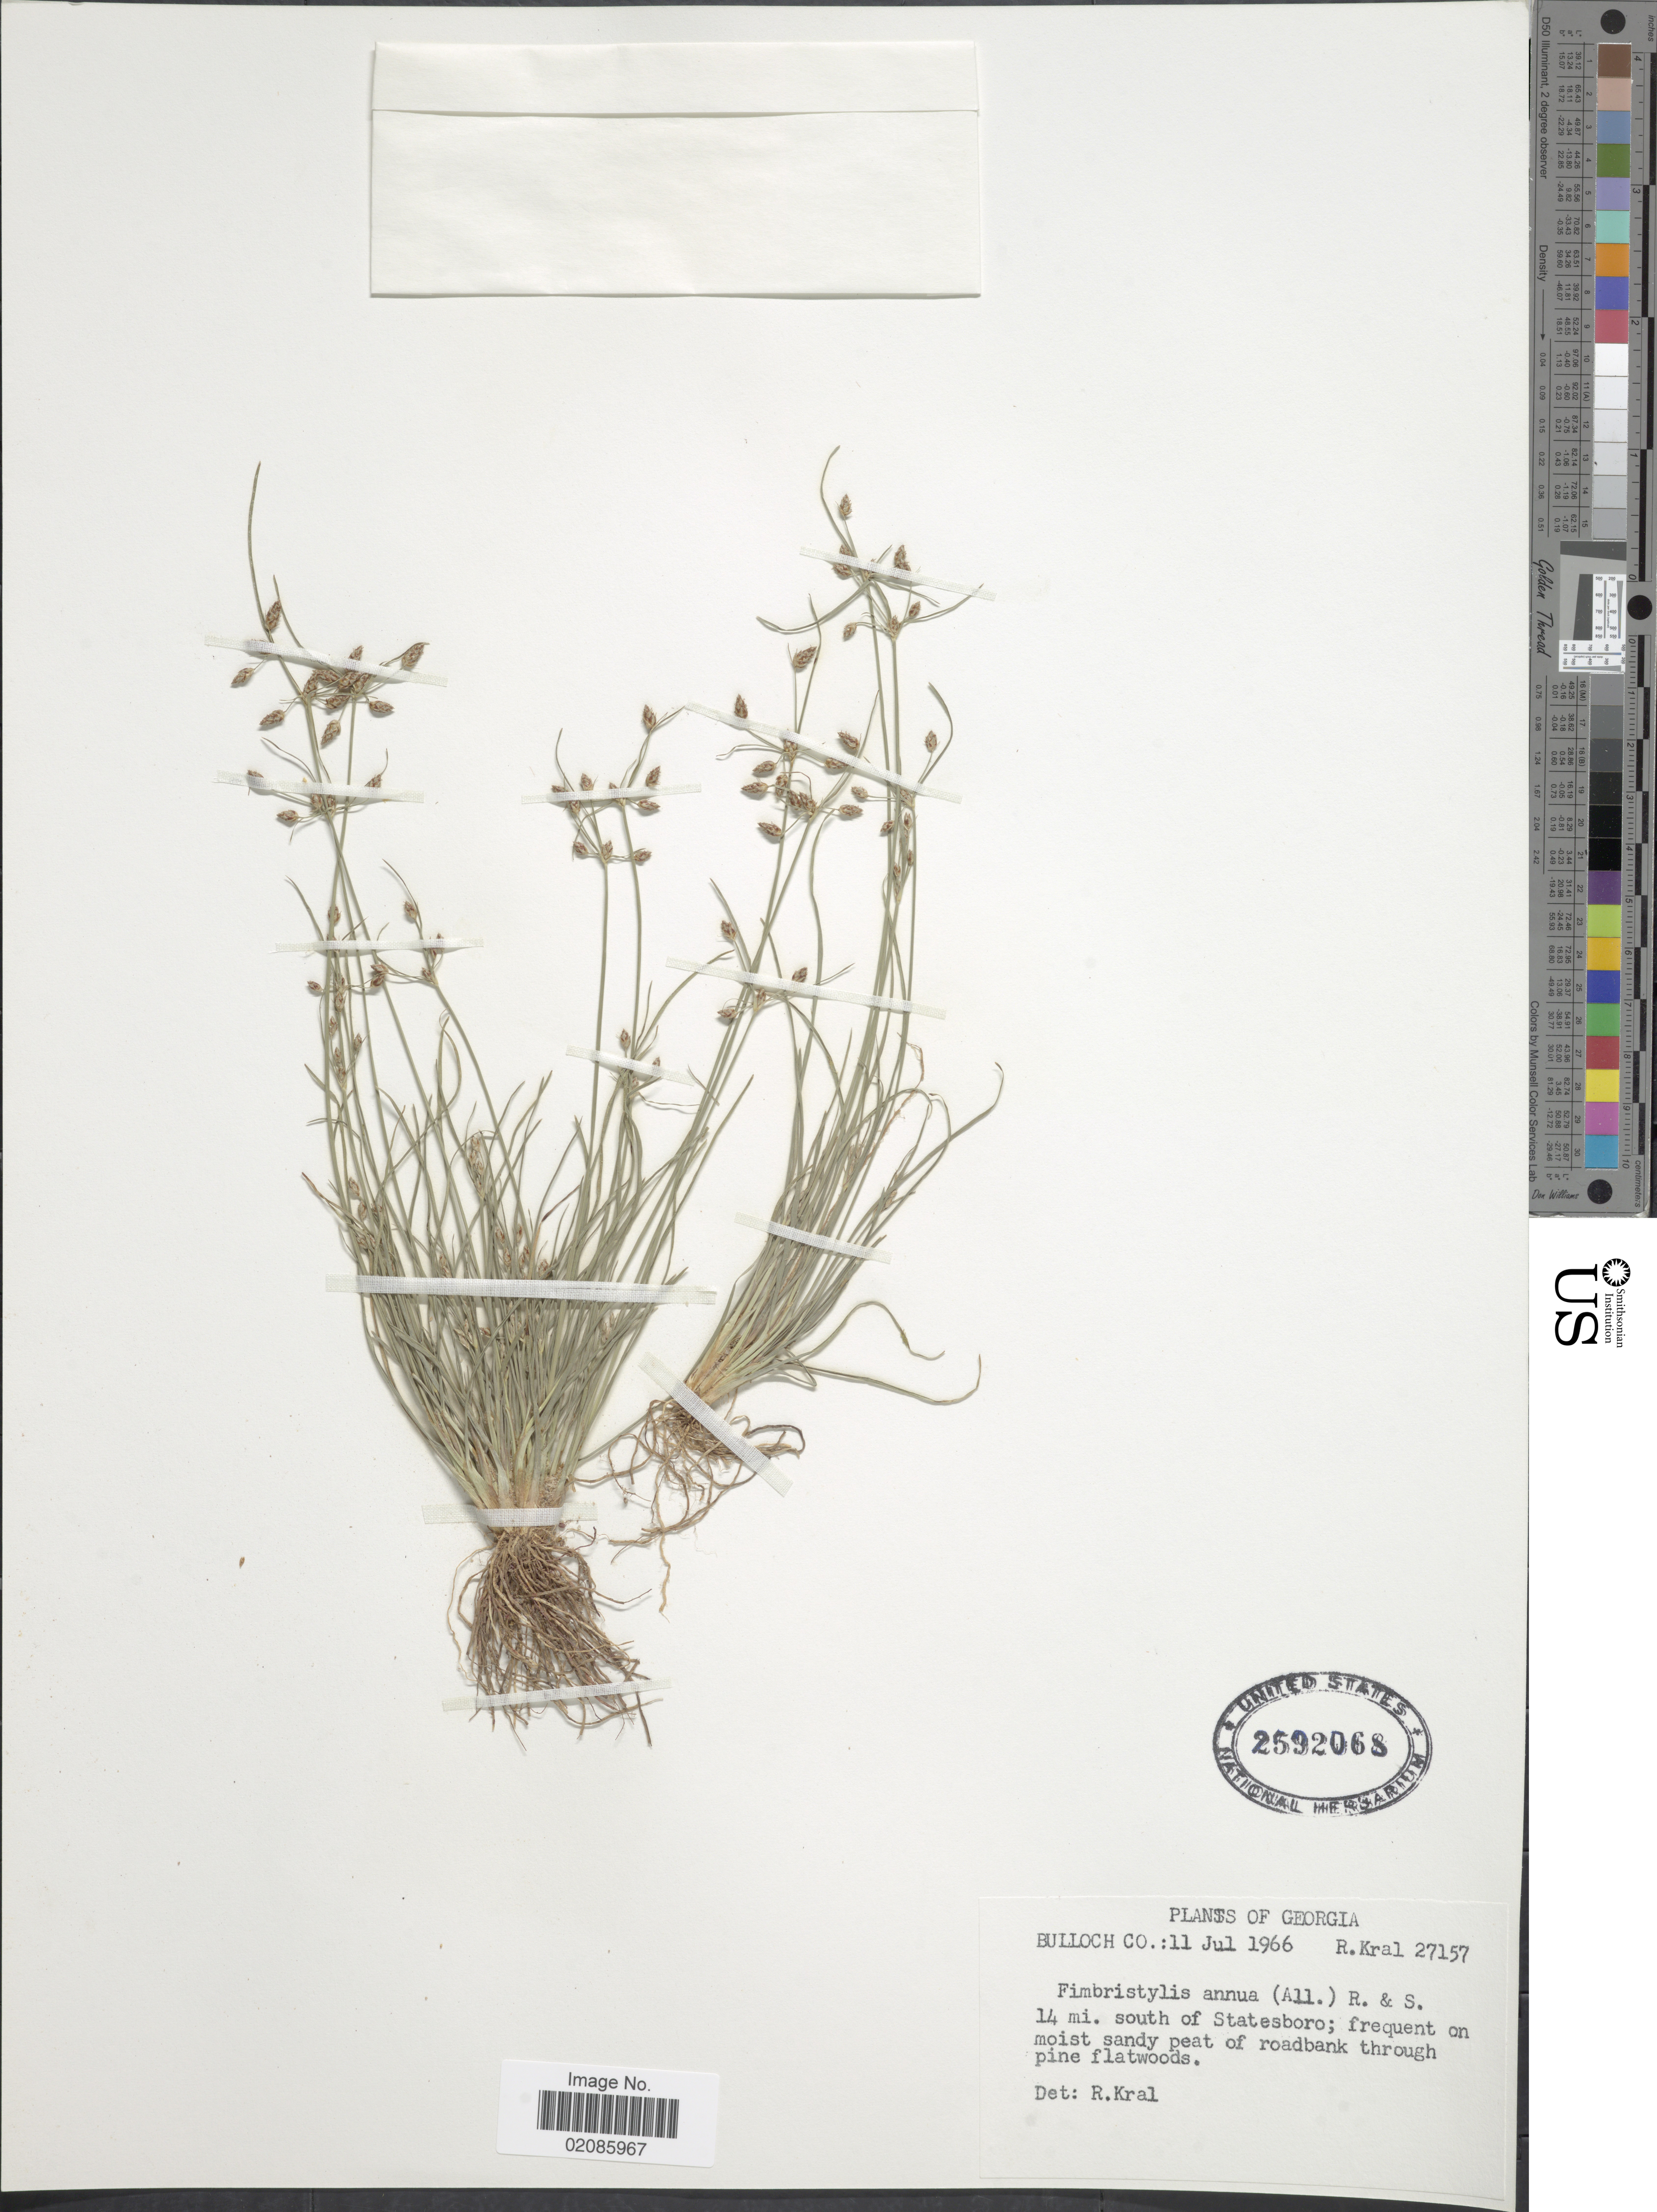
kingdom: Plantae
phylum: Tracheophyta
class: Liliopsida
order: Poales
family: Cyperaceae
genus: Fimbristylis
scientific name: Fimbristylis annua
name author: (All.) Roem. & Schult.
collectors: R. Kral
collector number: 27157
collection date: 1966-07-11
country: United States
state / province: Georgia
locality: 14 mi. south of Statesboro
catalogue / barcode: US 2592068